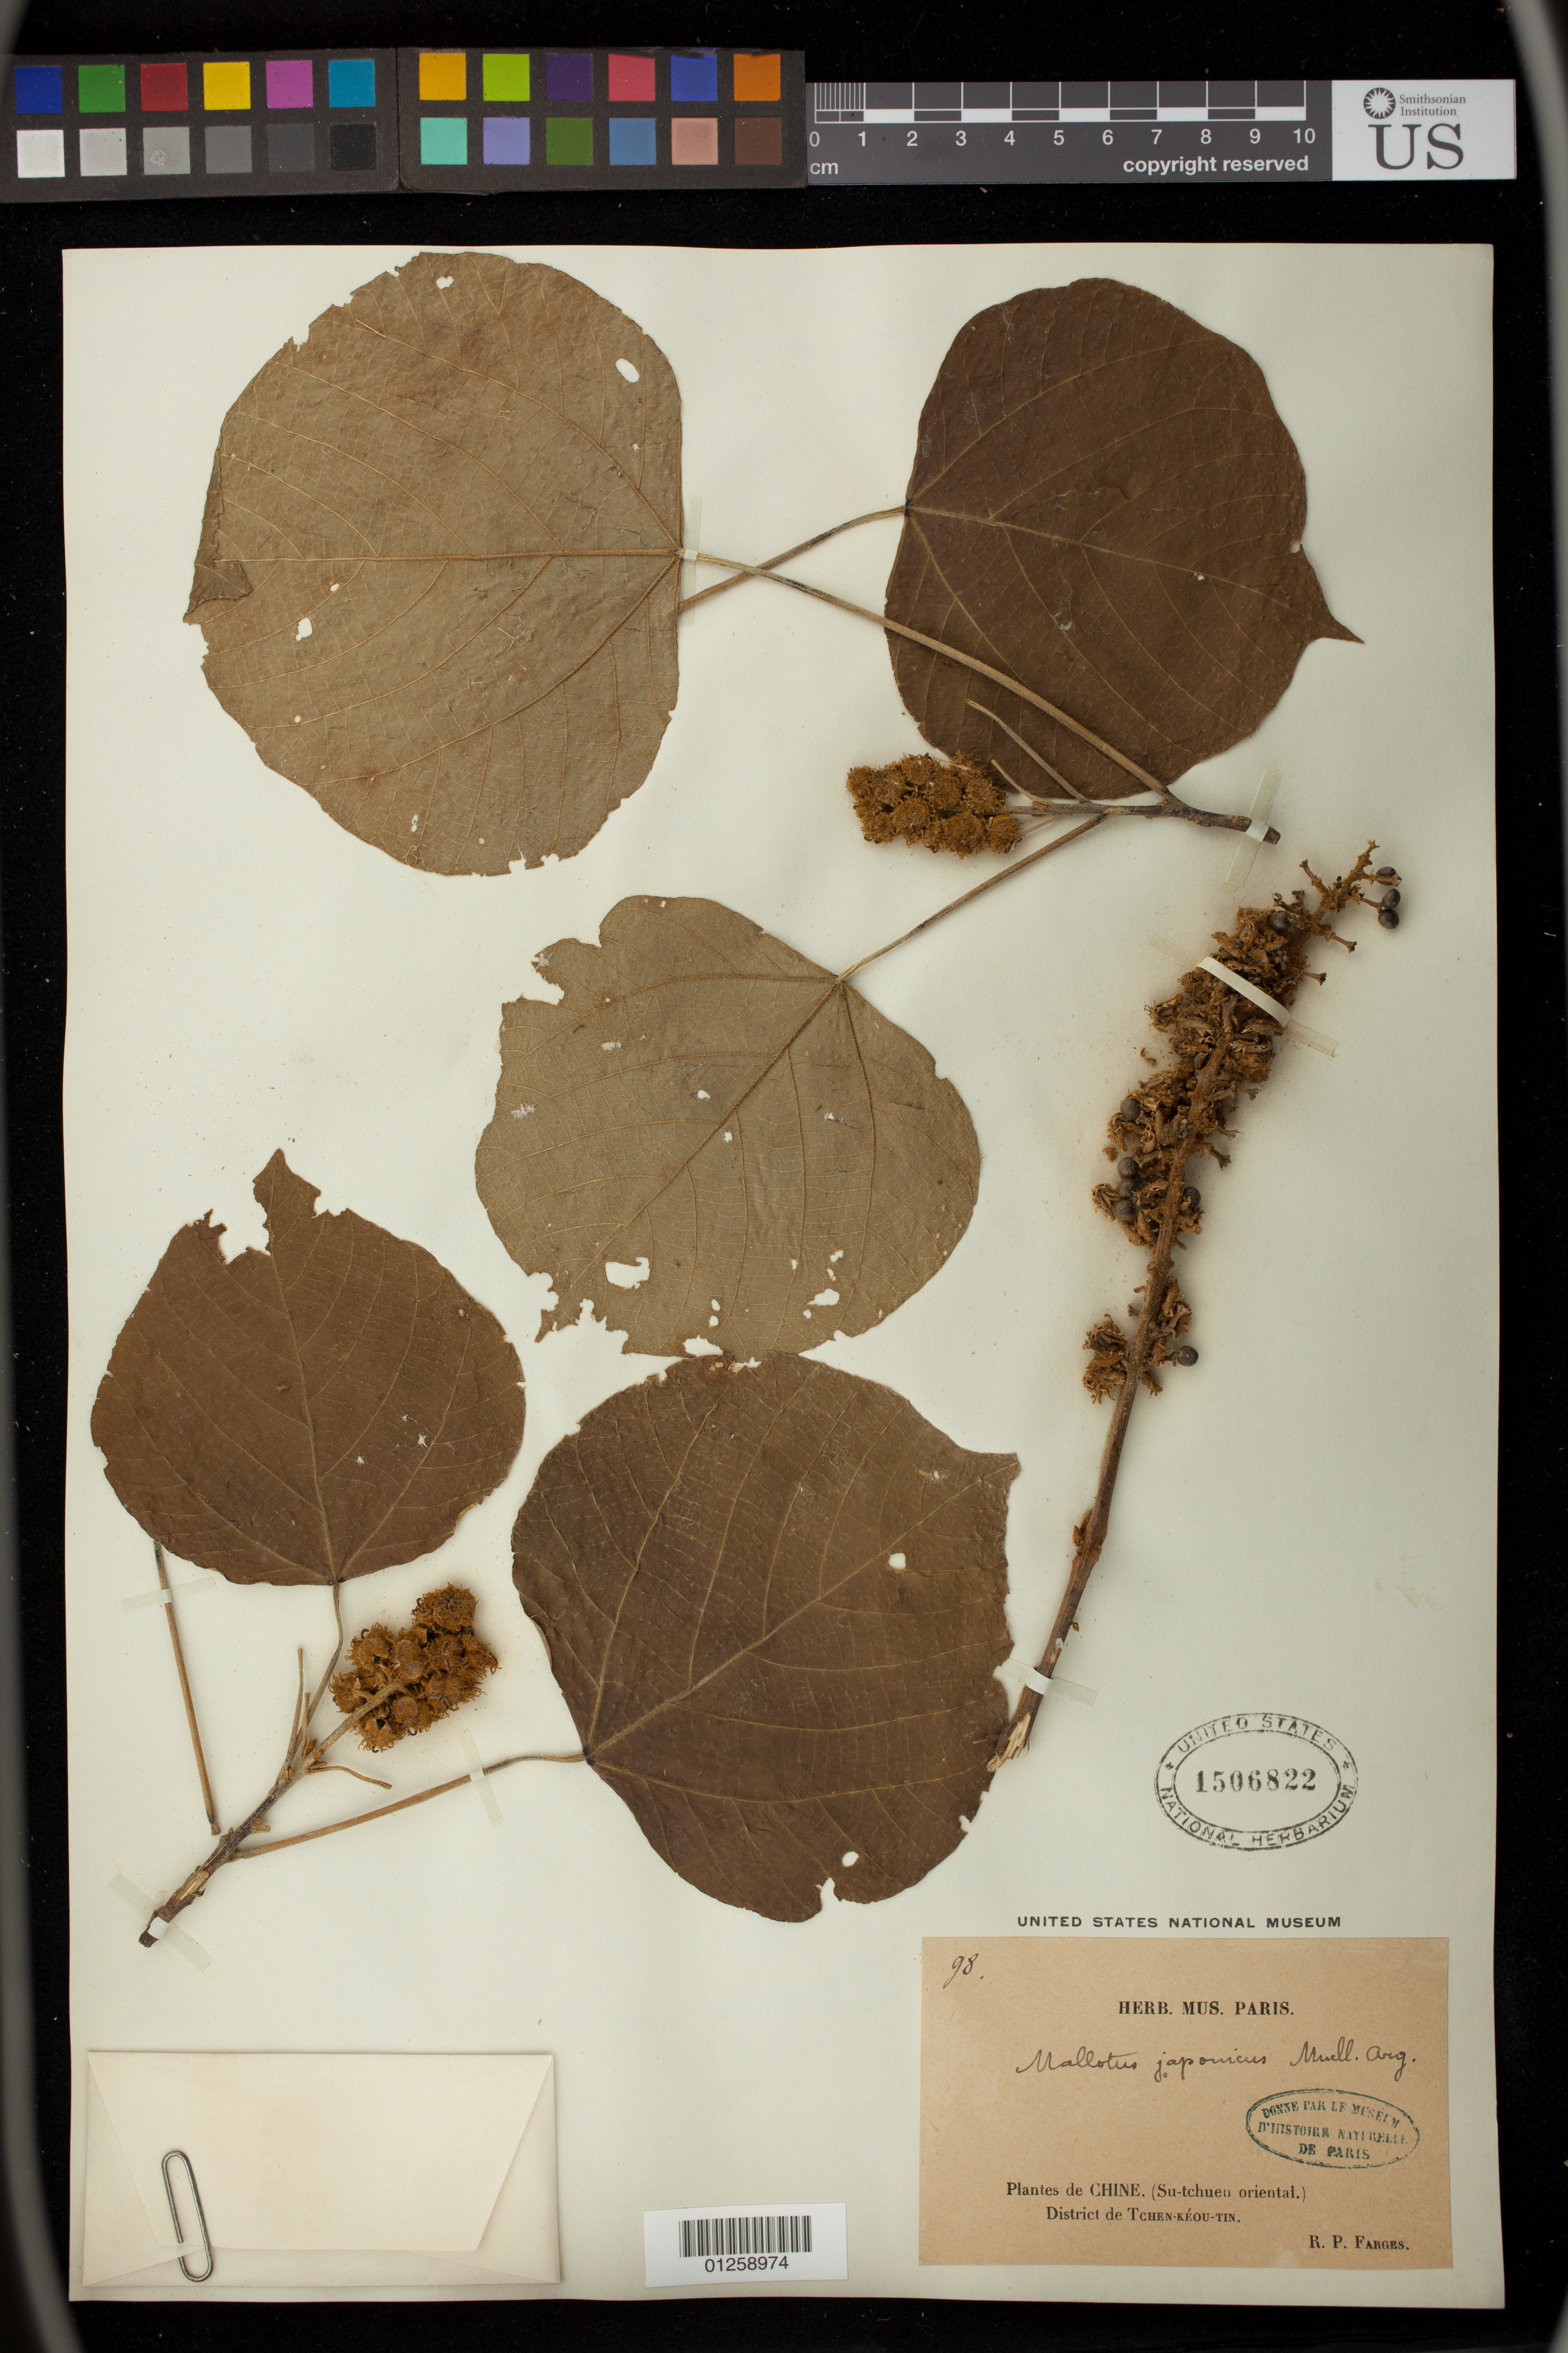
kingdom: Plantae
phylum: Tracheophyta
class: Magnoliopsida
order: Malpighiales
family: Euphorbiaceae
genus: Mallotus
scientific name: Mallotus japonicus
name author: (Spreng.) Müll. Arg.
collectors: R. Farges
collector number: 98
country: China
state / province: Sichuan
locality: Su-tchuen oriental, de Tchen-keou-tin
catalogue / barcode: US 1506822